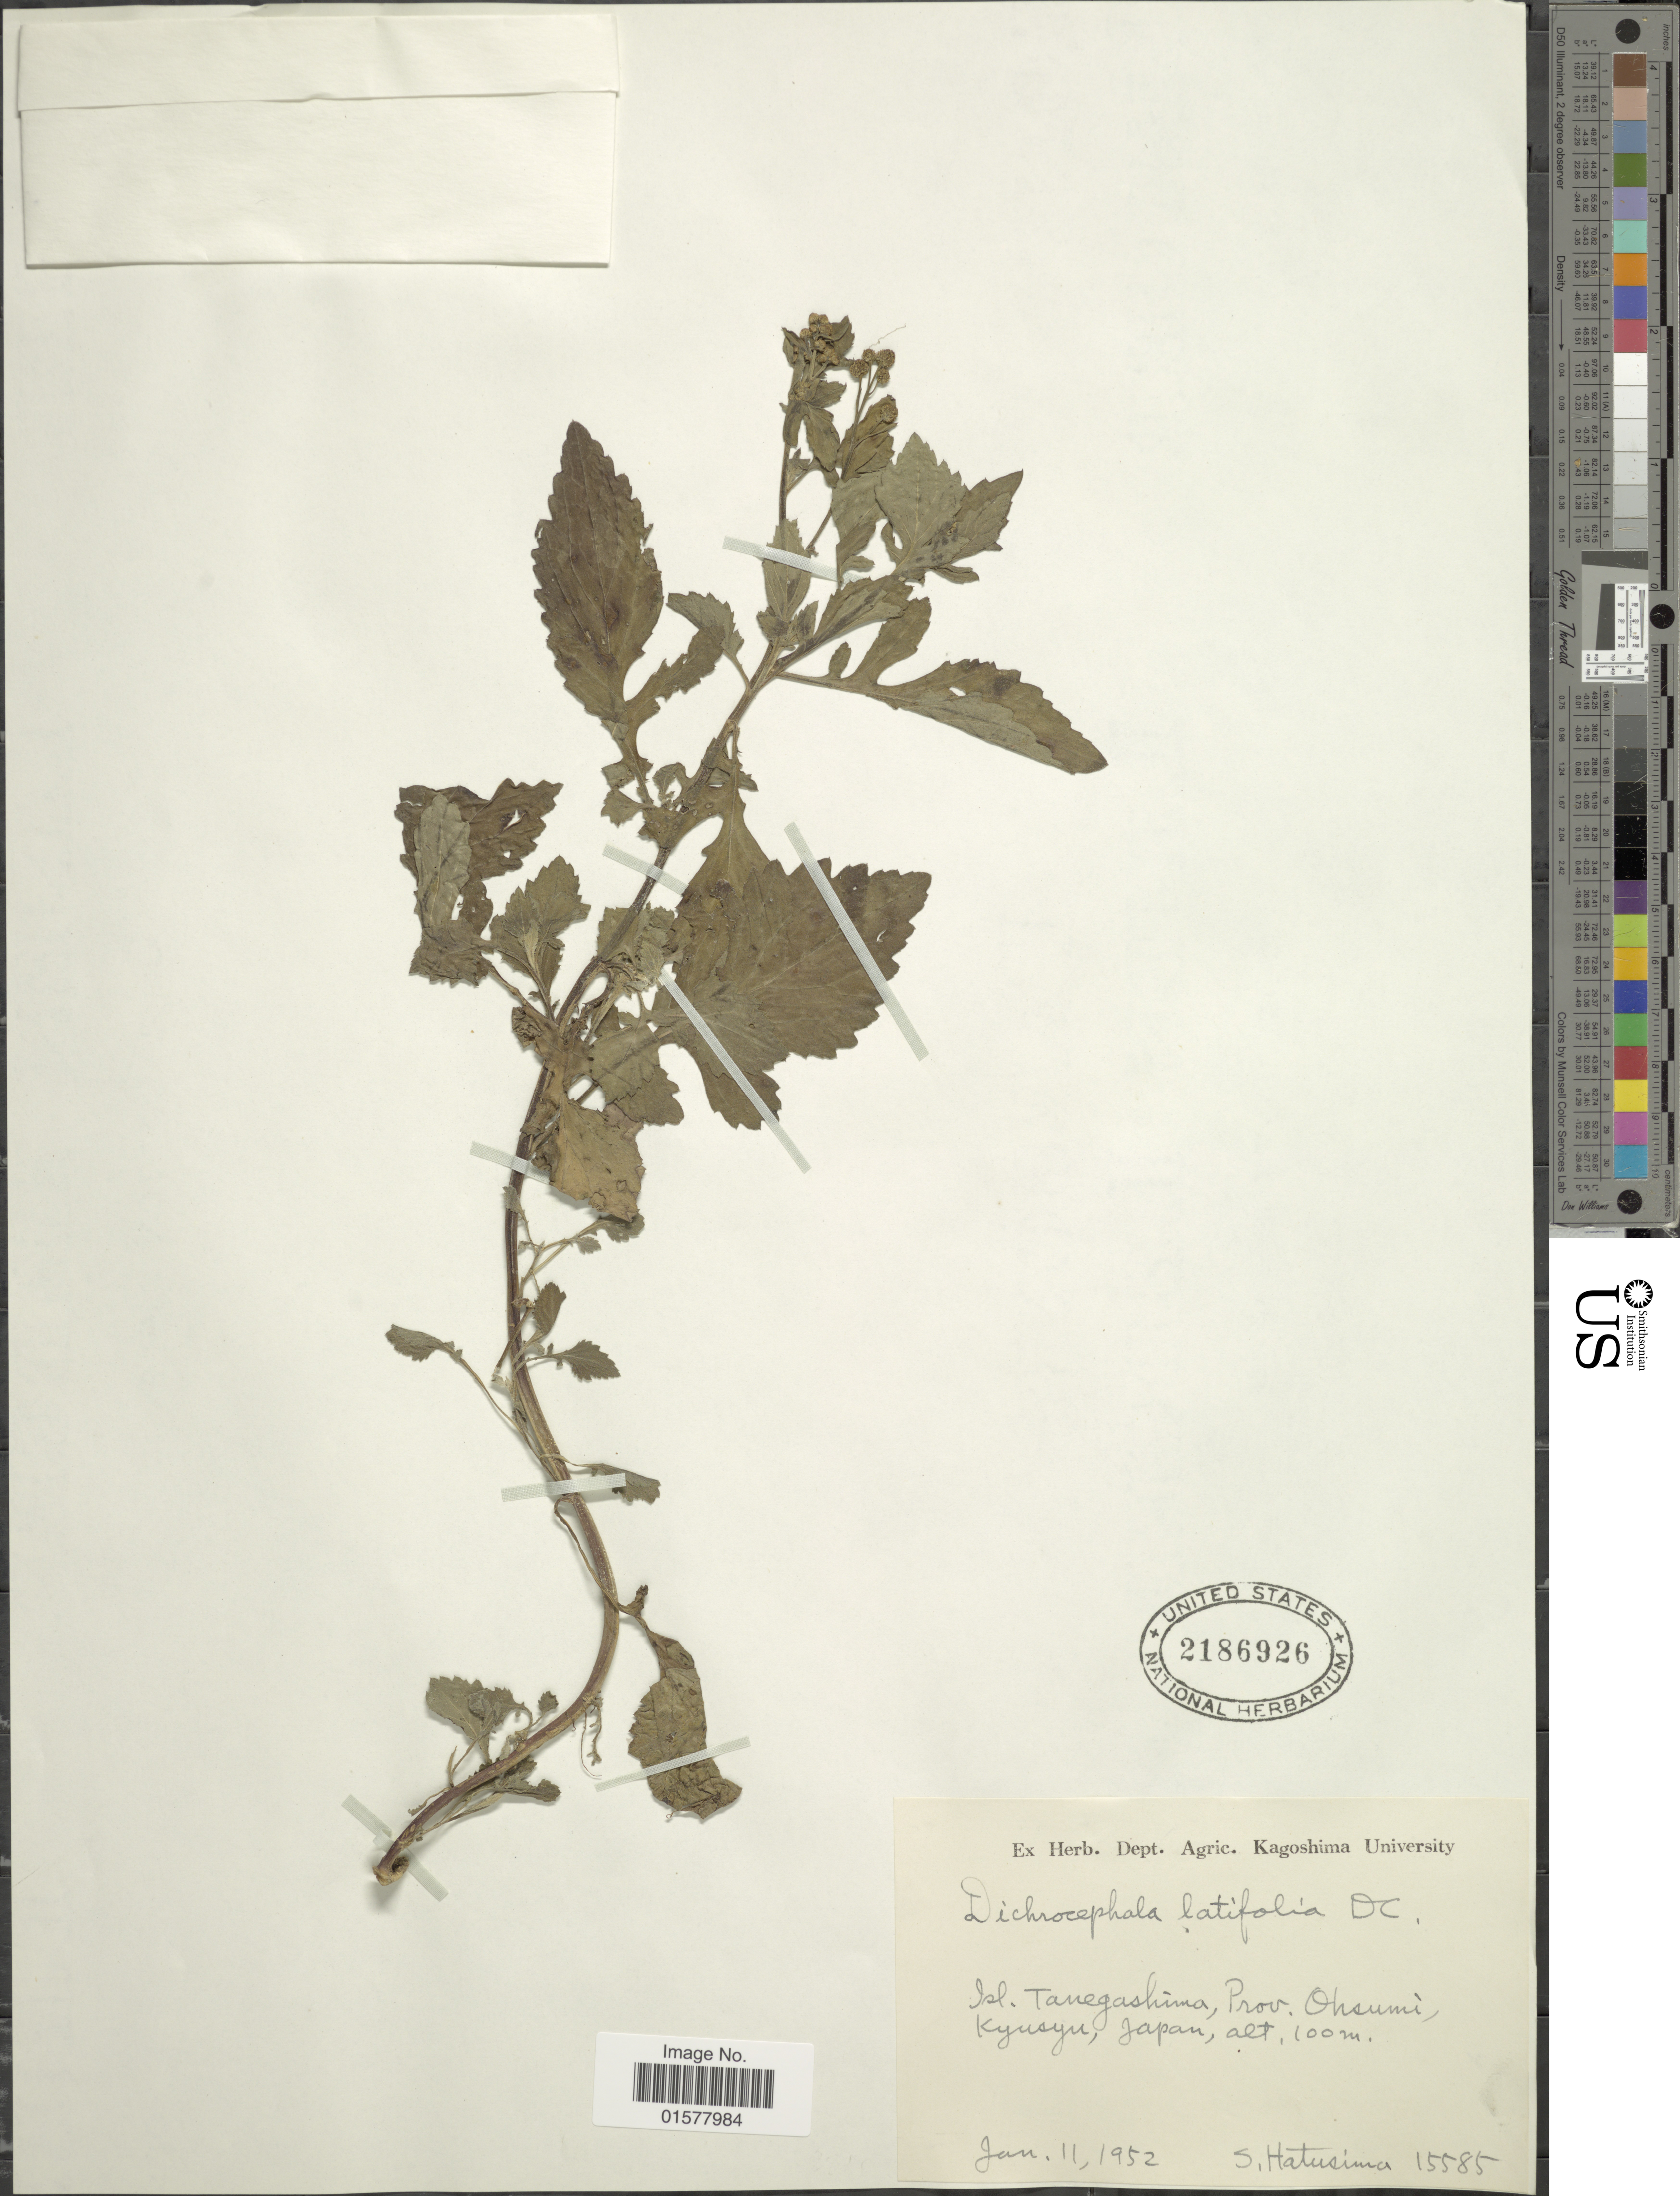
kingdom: Plantae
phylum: Tracheophyta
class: Magnoliopsida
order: Asterales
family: Asteraceae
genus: Dichrocephala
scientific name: Dichrocephala integrifolia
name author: (L. f.) Kuntze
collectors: S. Hatusima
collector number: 15585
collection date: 1952-01-11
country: Japan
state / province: Kagosima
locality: Isl. Tanegashima, Prov. Ohsumi, Kyusyu, Japan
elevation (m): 100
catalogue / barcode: US 2186926